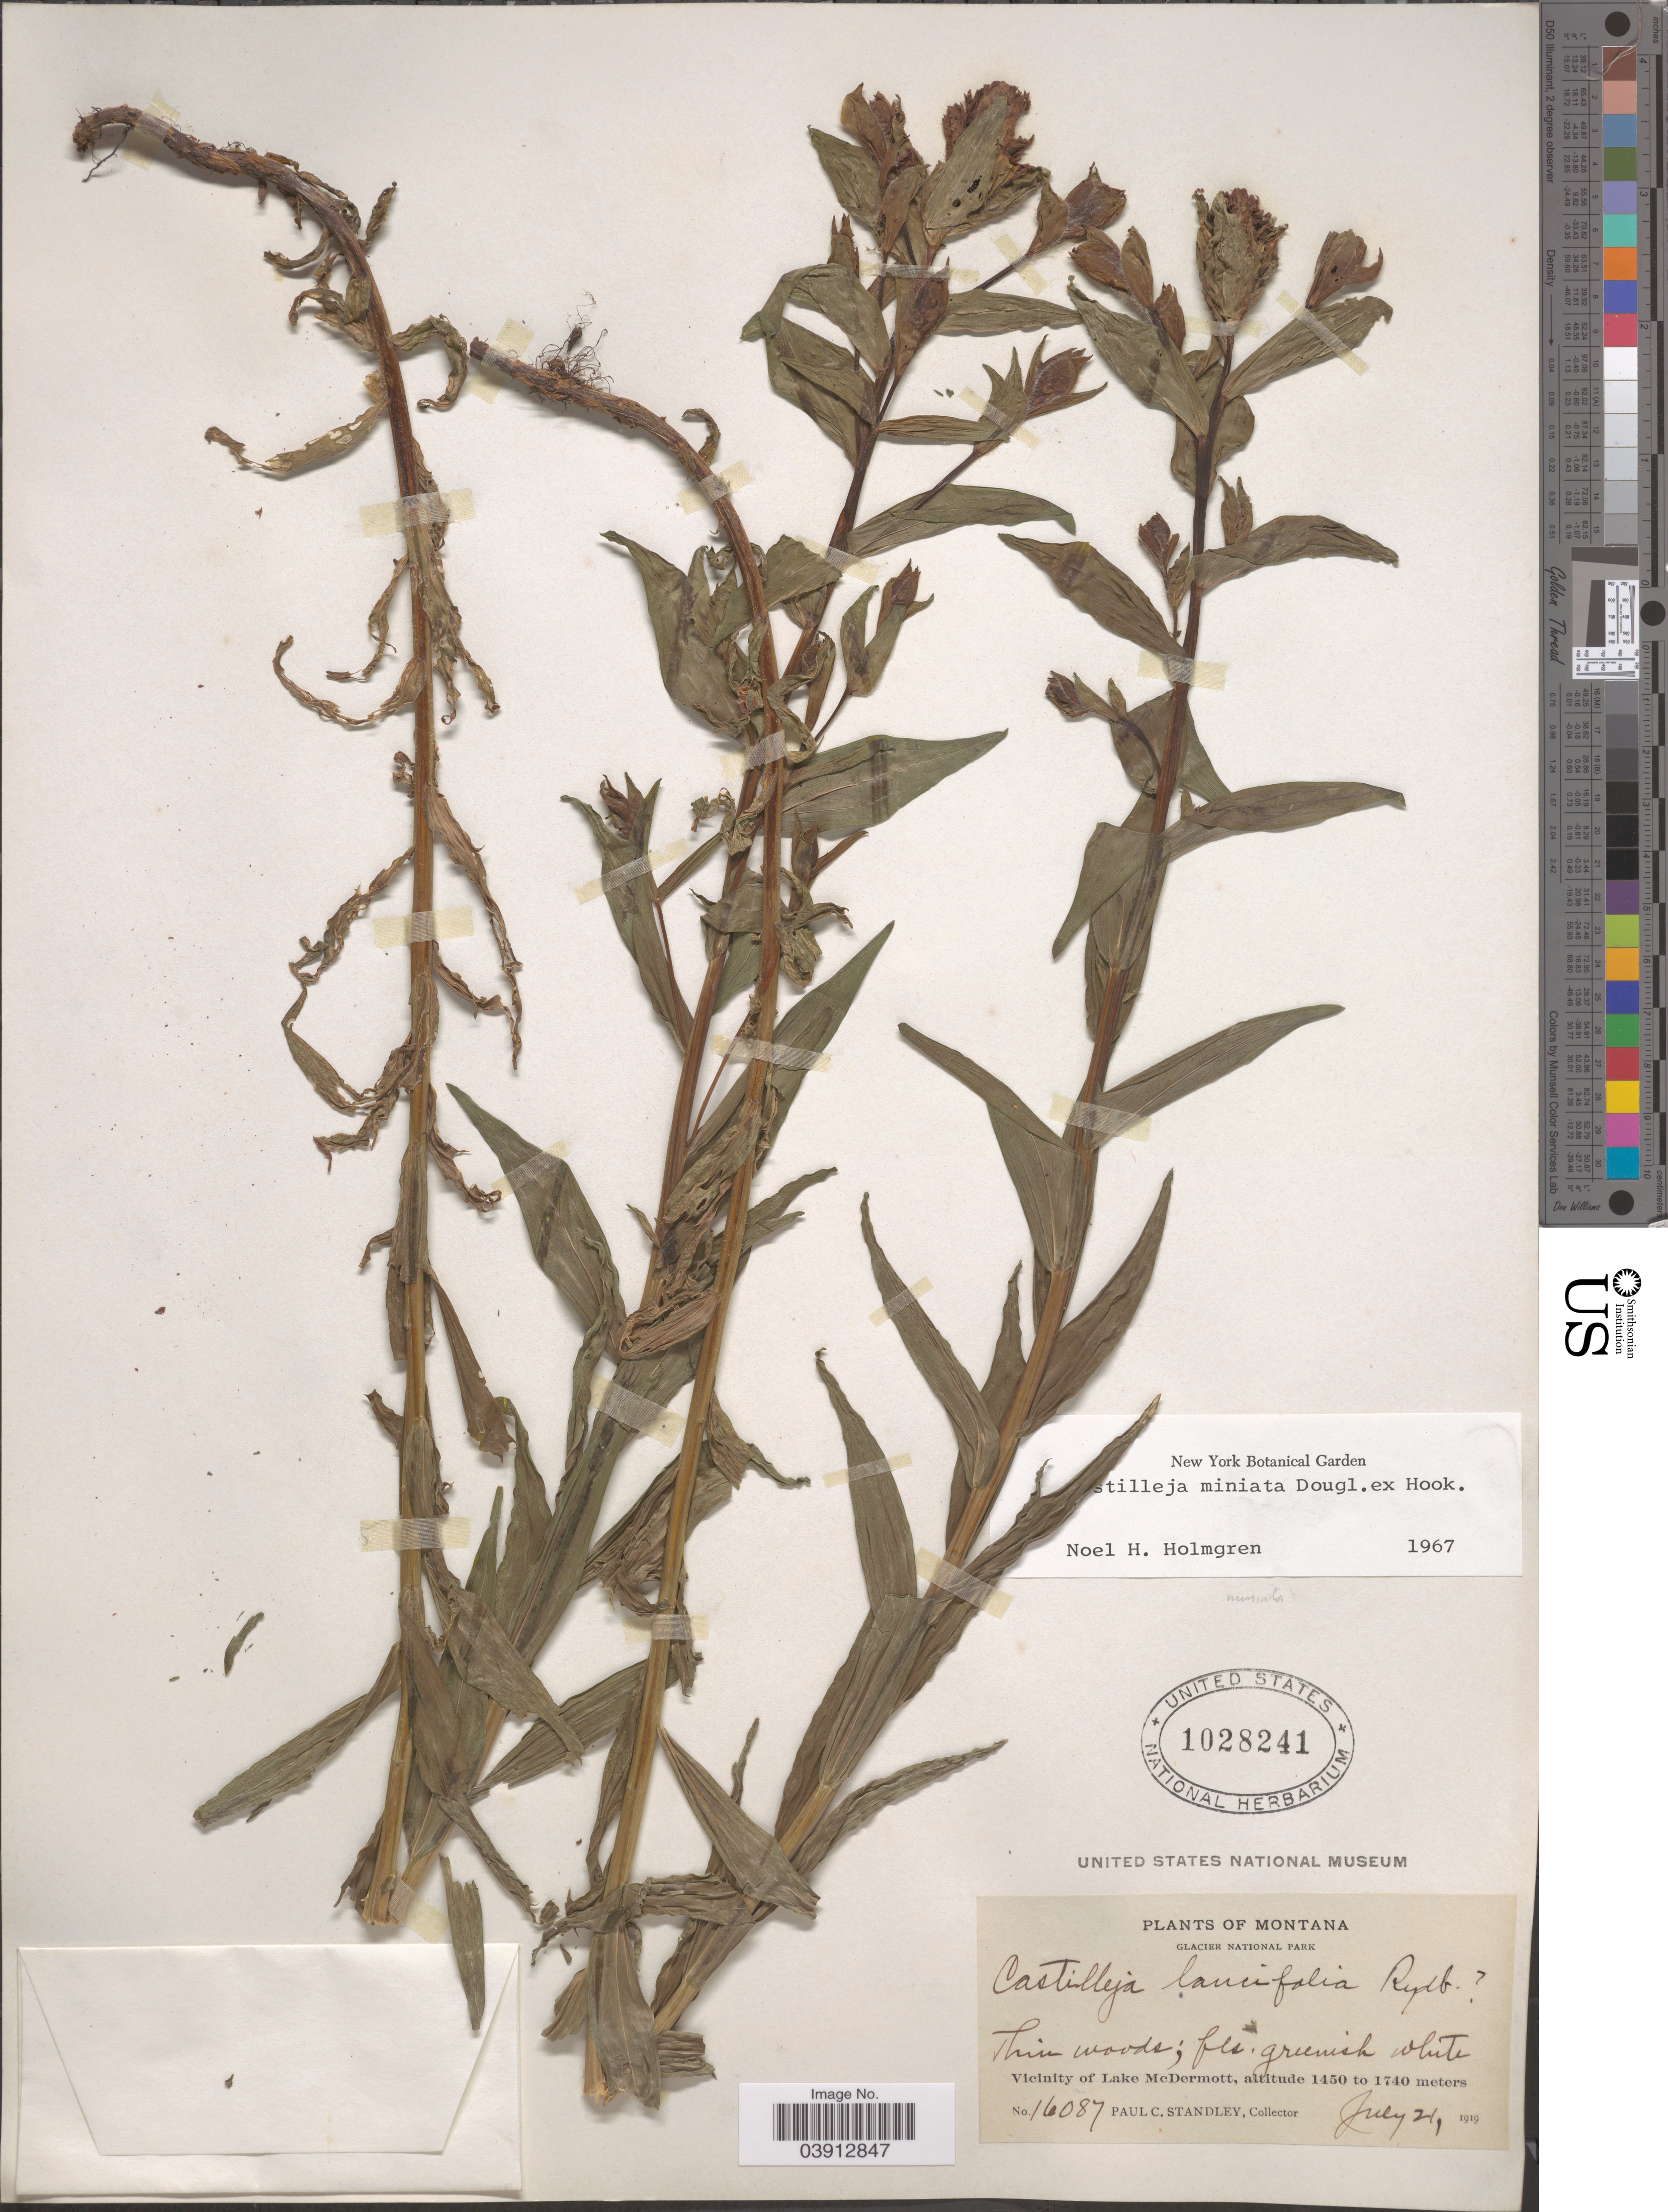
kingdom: Plantae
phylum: Tracheophyta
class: Magnoliopsida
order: Lamiales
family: Orobanchaceae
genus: Castilleja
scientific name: Castilleja miniata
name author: Douglas ex Hook.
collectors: P. C. Standley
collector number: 16087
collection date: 1919-07-21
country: United States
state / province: Montana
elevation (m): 1450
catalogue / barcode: US 1028241